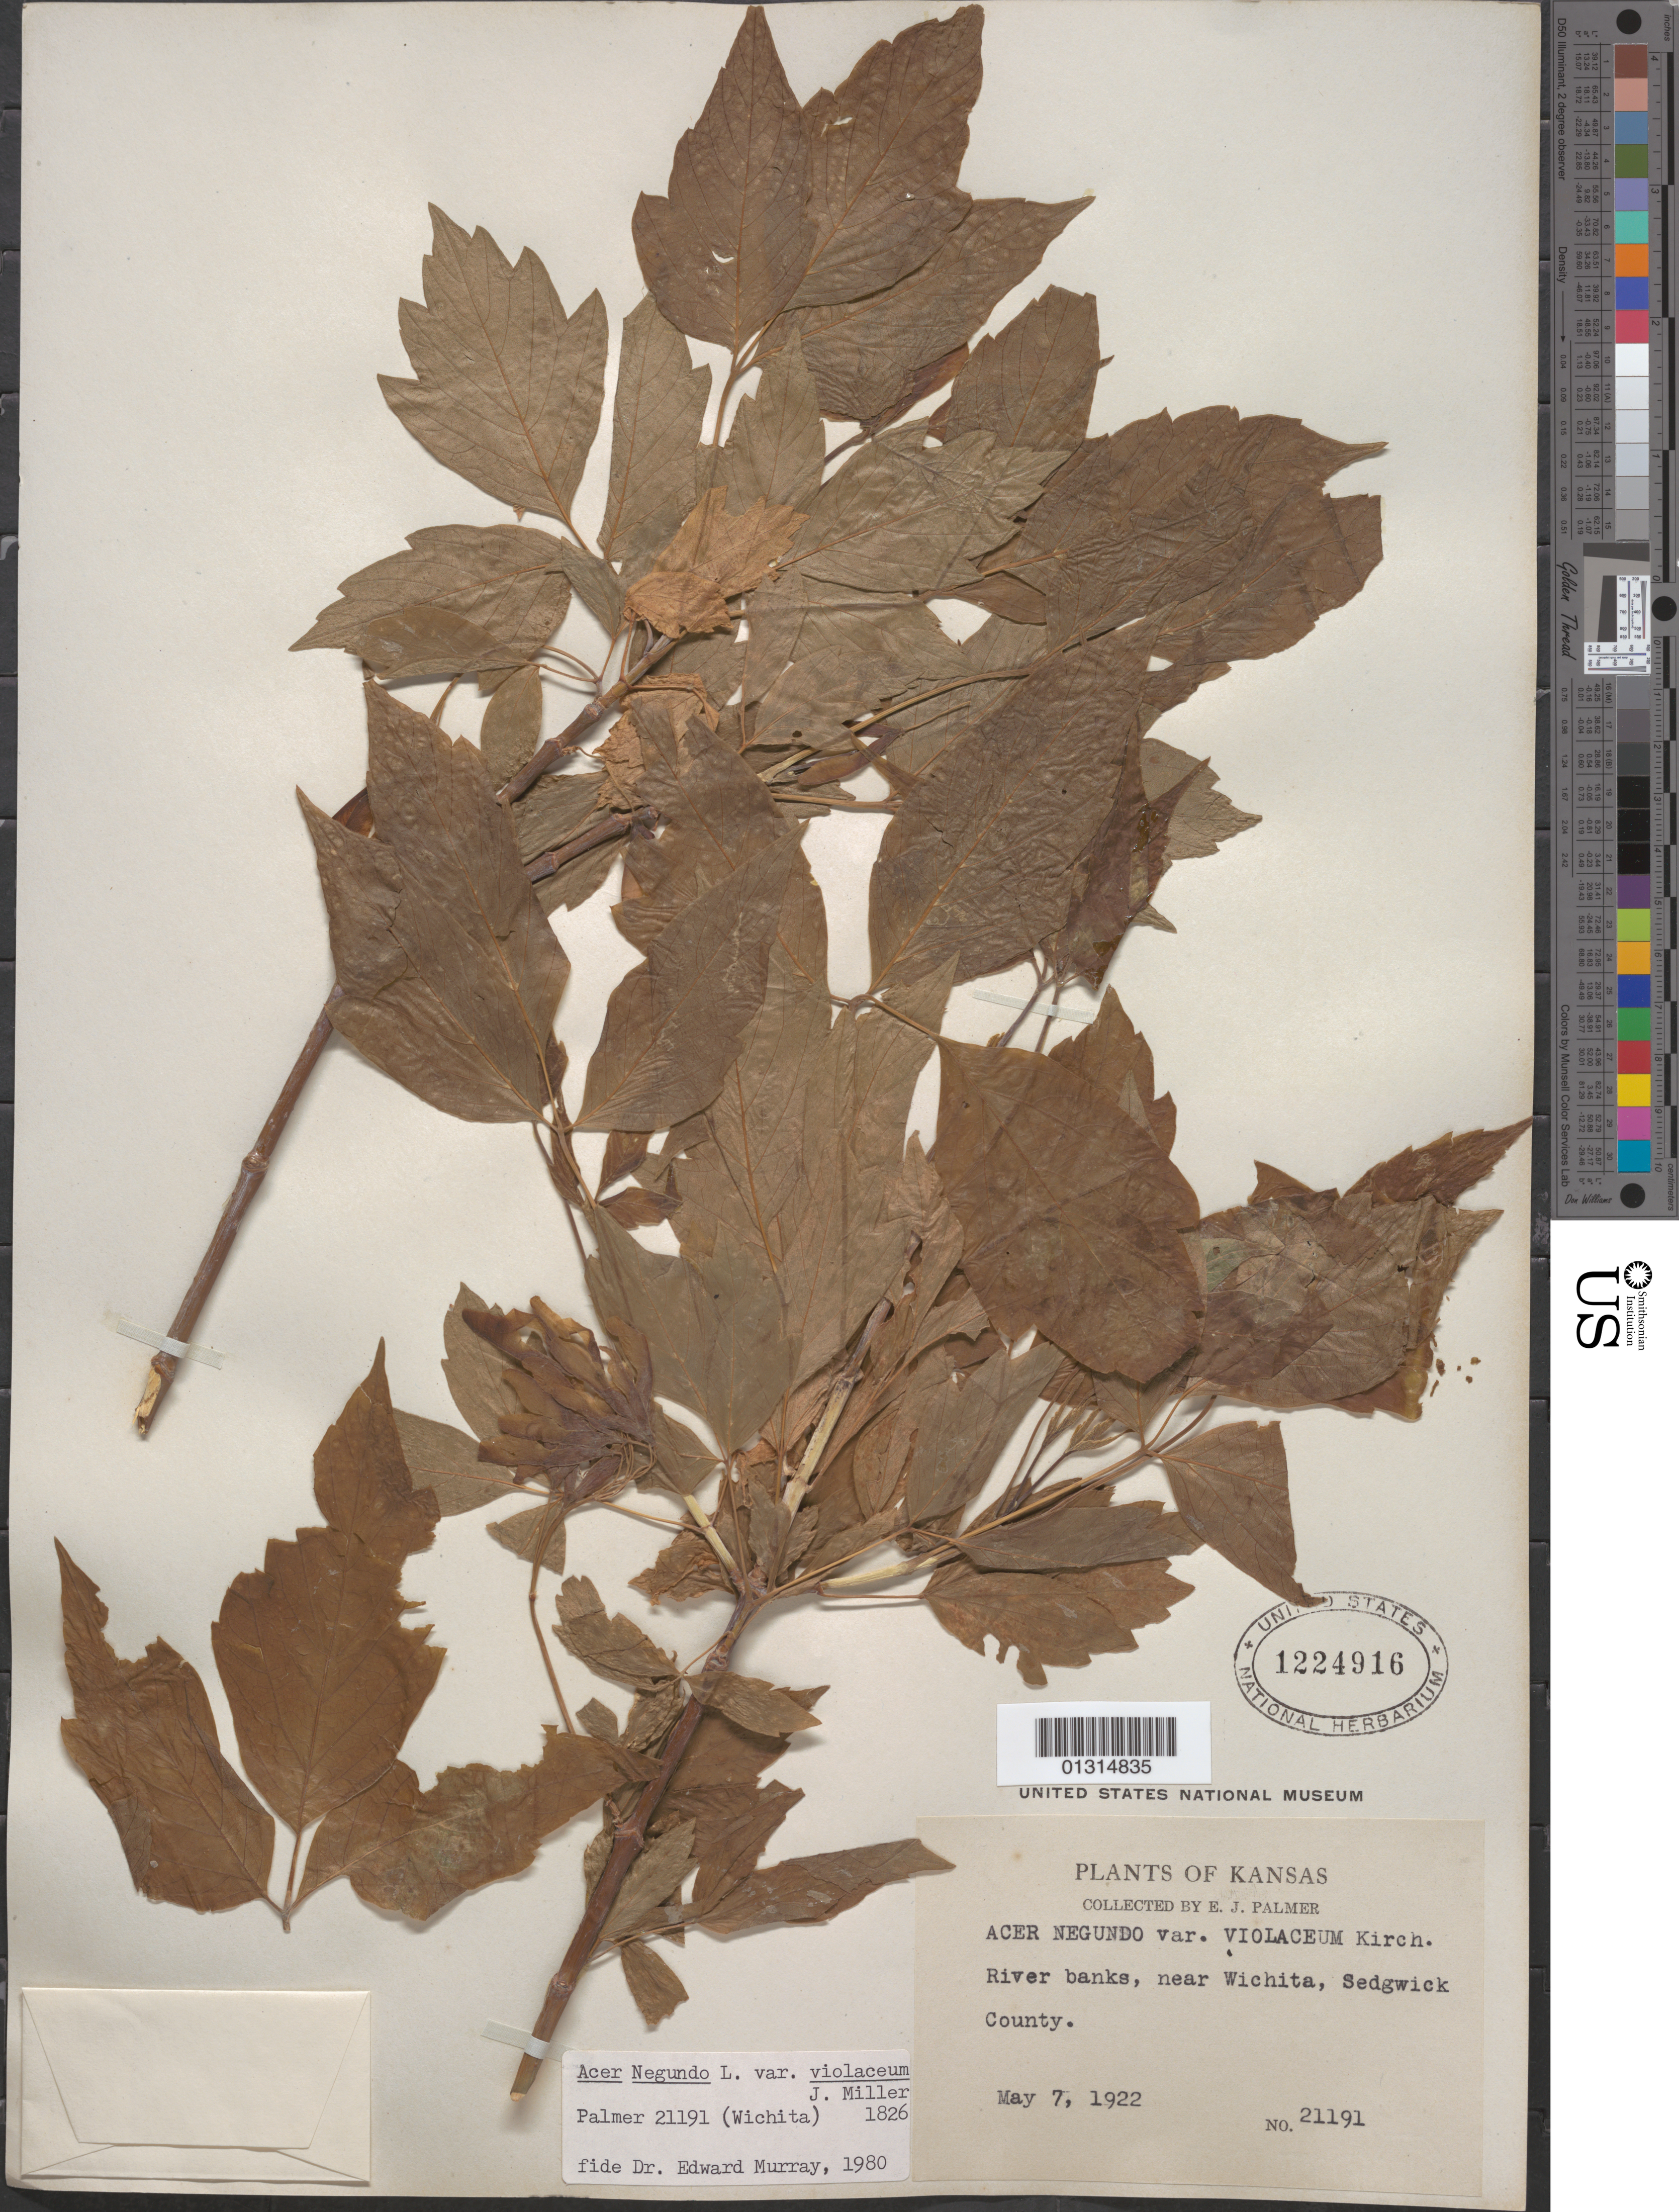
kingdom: Plantae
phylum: Tracheophyta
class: Magnoliopsida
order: Sapindales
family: Sapindaceae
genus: Acer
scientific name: Acer negundo var. violaceum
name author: (Booth ex Loudon) H. Jaeger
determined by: Murray, Edward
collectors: E. J. Palmer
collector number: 21191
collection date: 1922-05-07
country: United States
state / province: Kansas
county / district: Sedgwick County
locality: Sedgwick County, near Wichita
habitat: River banks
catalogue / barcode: US 1224916